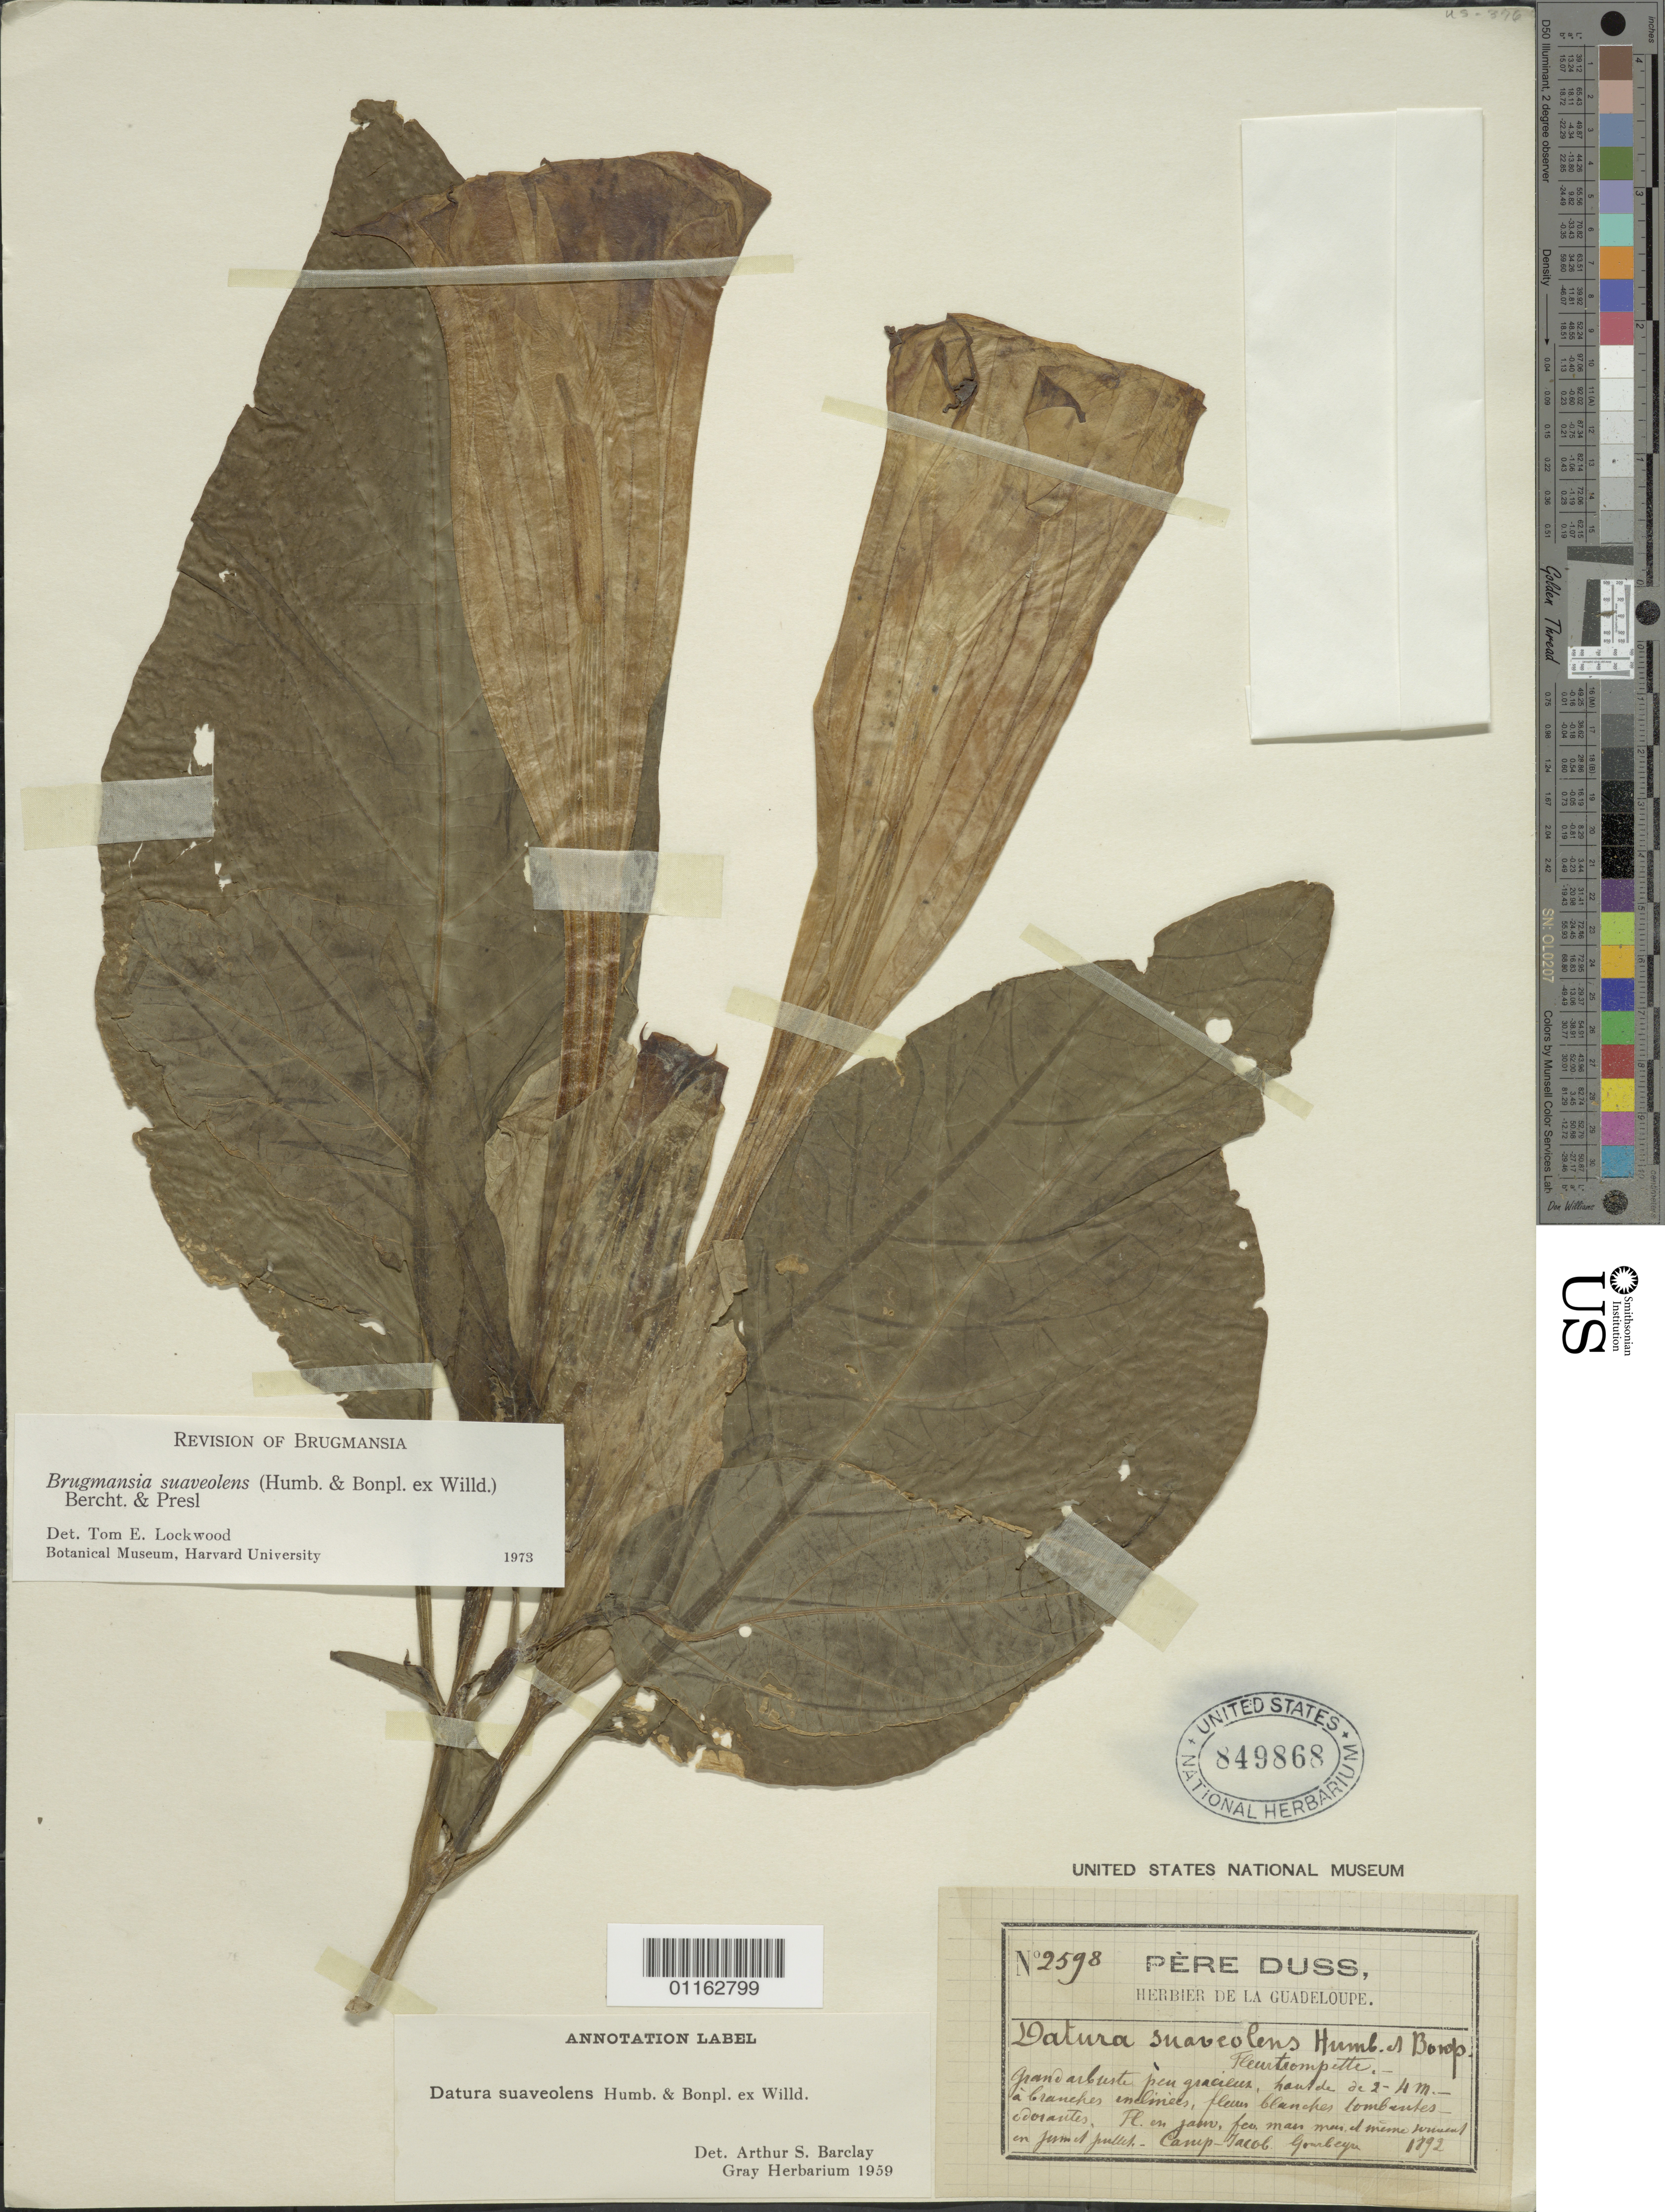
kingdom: Plantae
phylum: Tracheophyta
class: Magnoliopsida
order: Solanales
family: Solanaceae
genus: Brugmansia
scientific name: Brugmansia suaveolens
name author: (Humb. & Bonpl. ex Willd.) Brecht. & J. Presl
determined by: Lockwood, T. E.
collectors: Père Duss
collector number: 2598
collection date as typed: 1892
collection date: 1892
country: Guadeloupe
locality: Camp-Jacob; Gourgegre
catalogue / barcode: US 849868